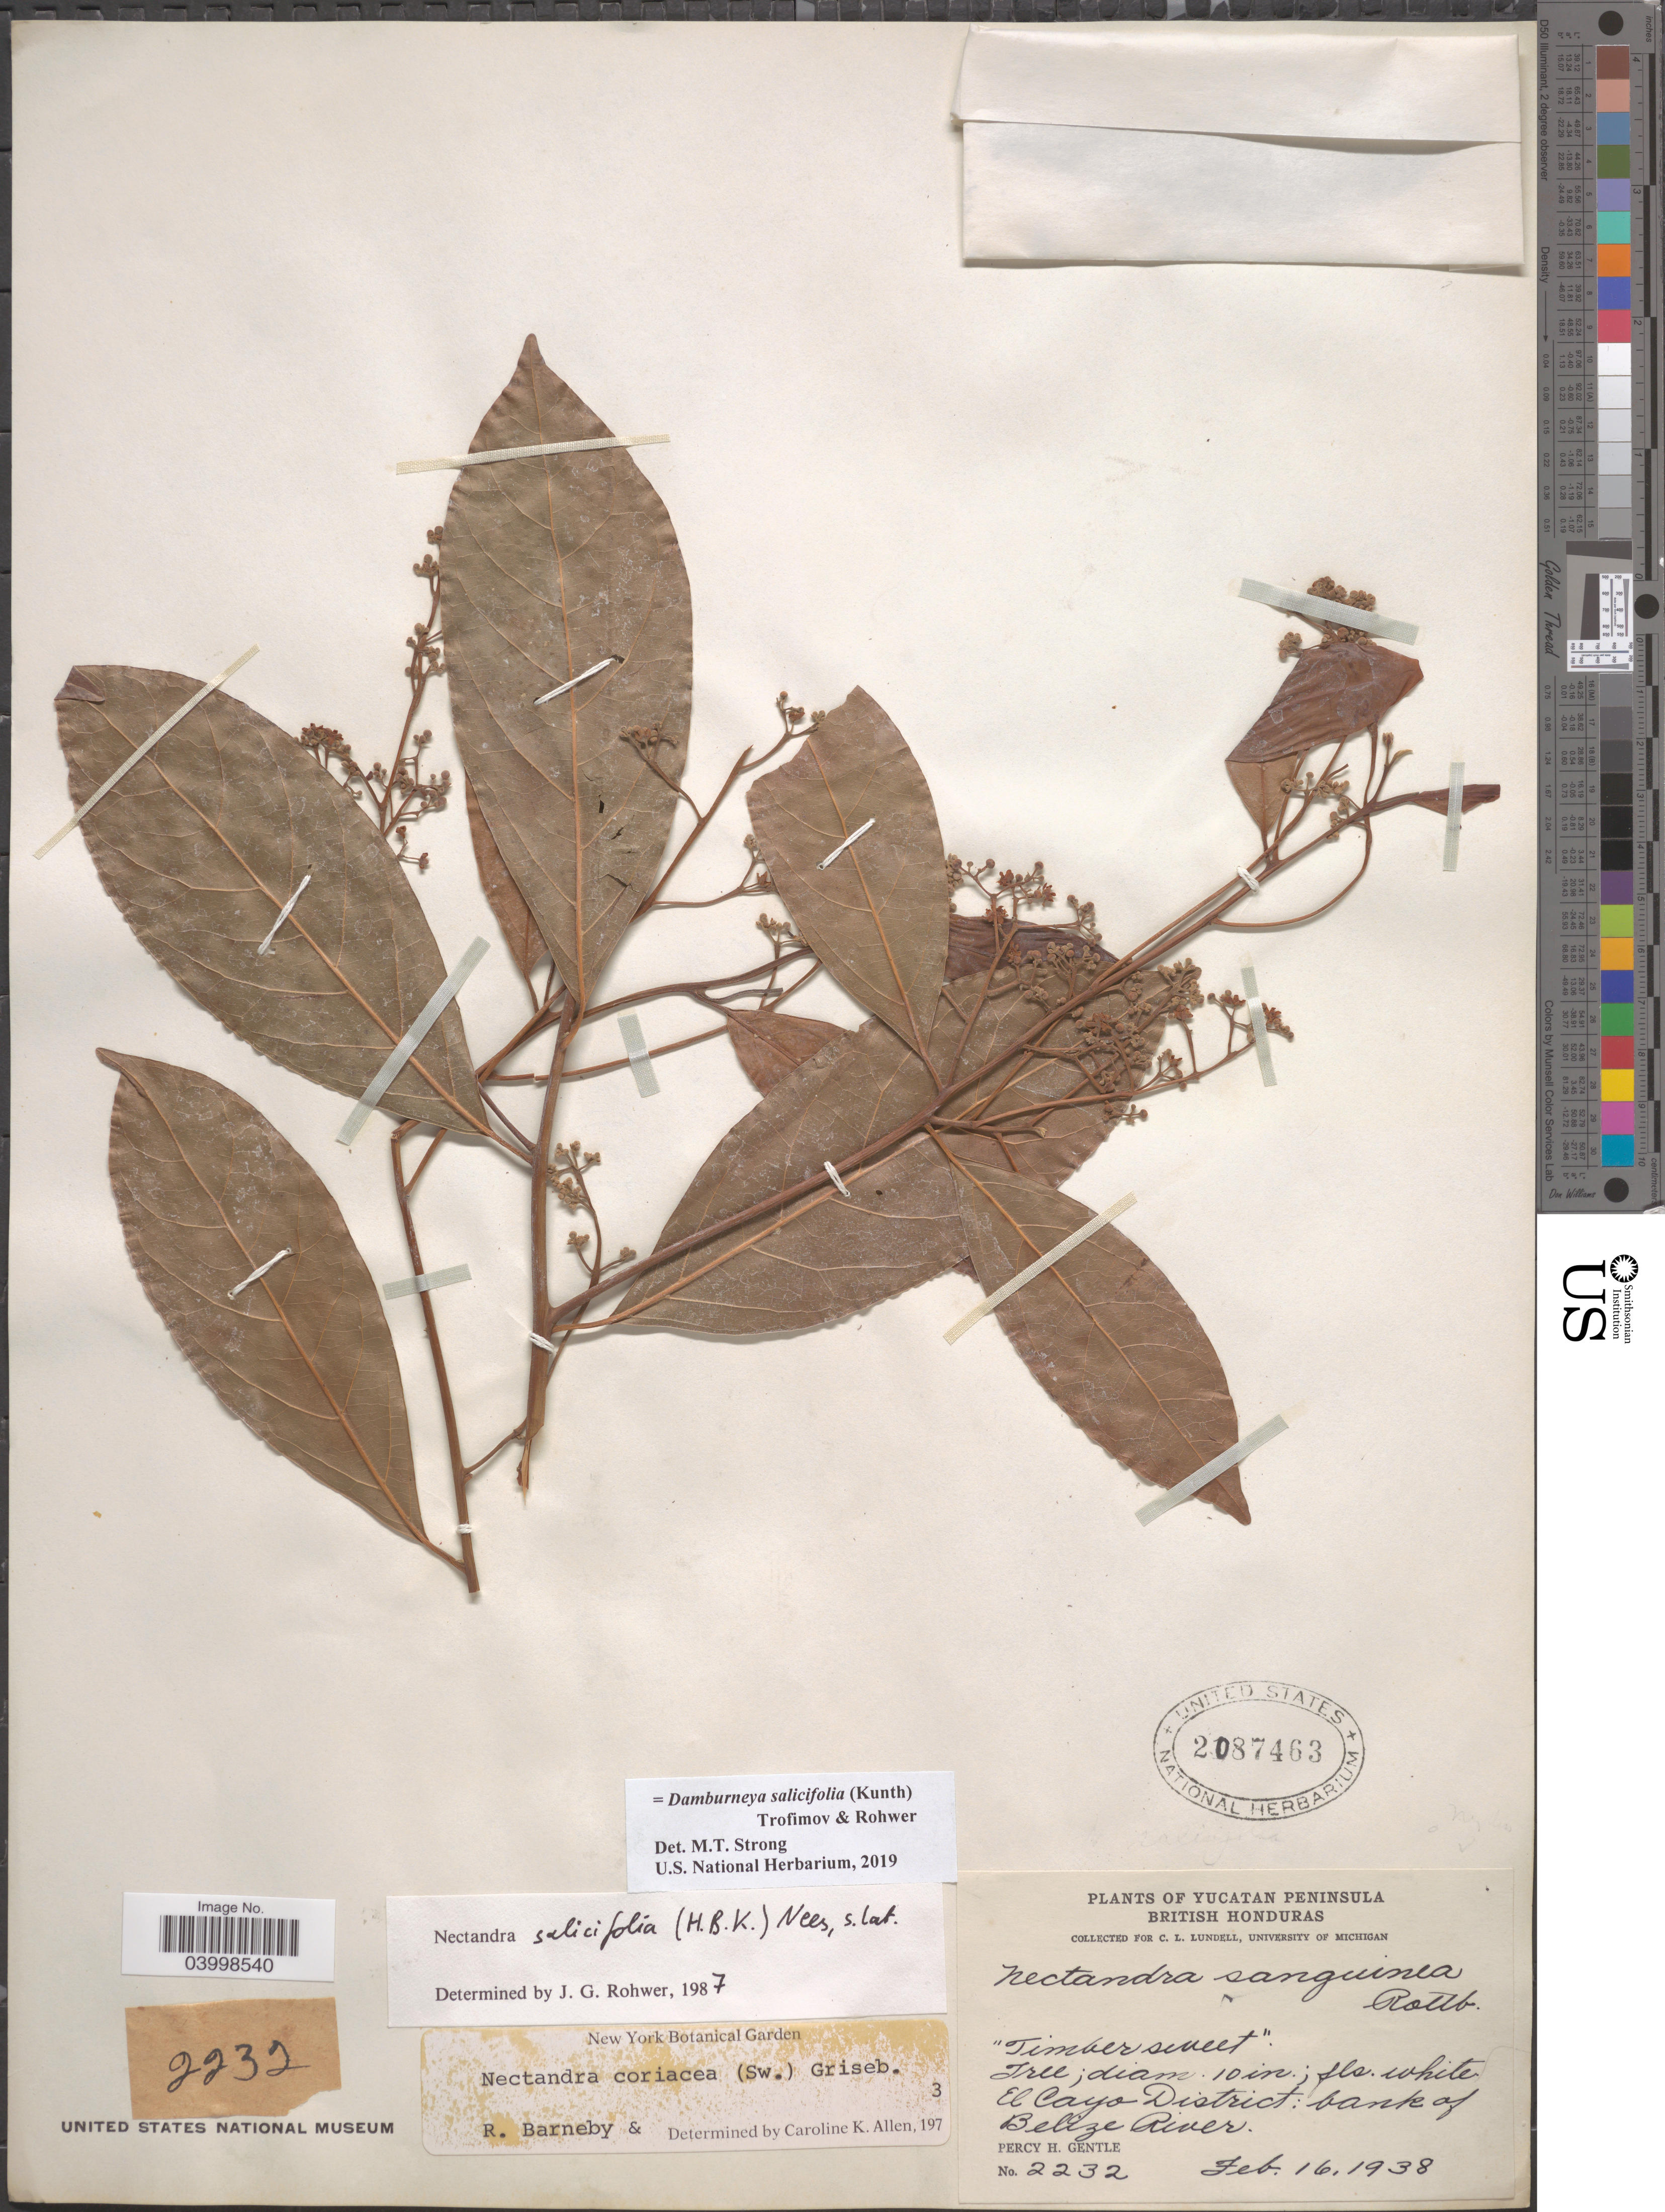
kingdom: Plantae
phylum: Tracheophyta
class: Magnoliopsida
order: Laurales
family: Lauraceae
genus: Damburneya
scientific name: Damburneya salicifolia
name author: (Kunth) Trofimov & Rohwer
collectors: P. H. Gentle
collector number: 2232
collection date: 1938-02-16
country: Belize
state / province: Cayo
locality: British Honduras. El Cayo District: bank of Belize River.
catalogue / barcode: US 2087463